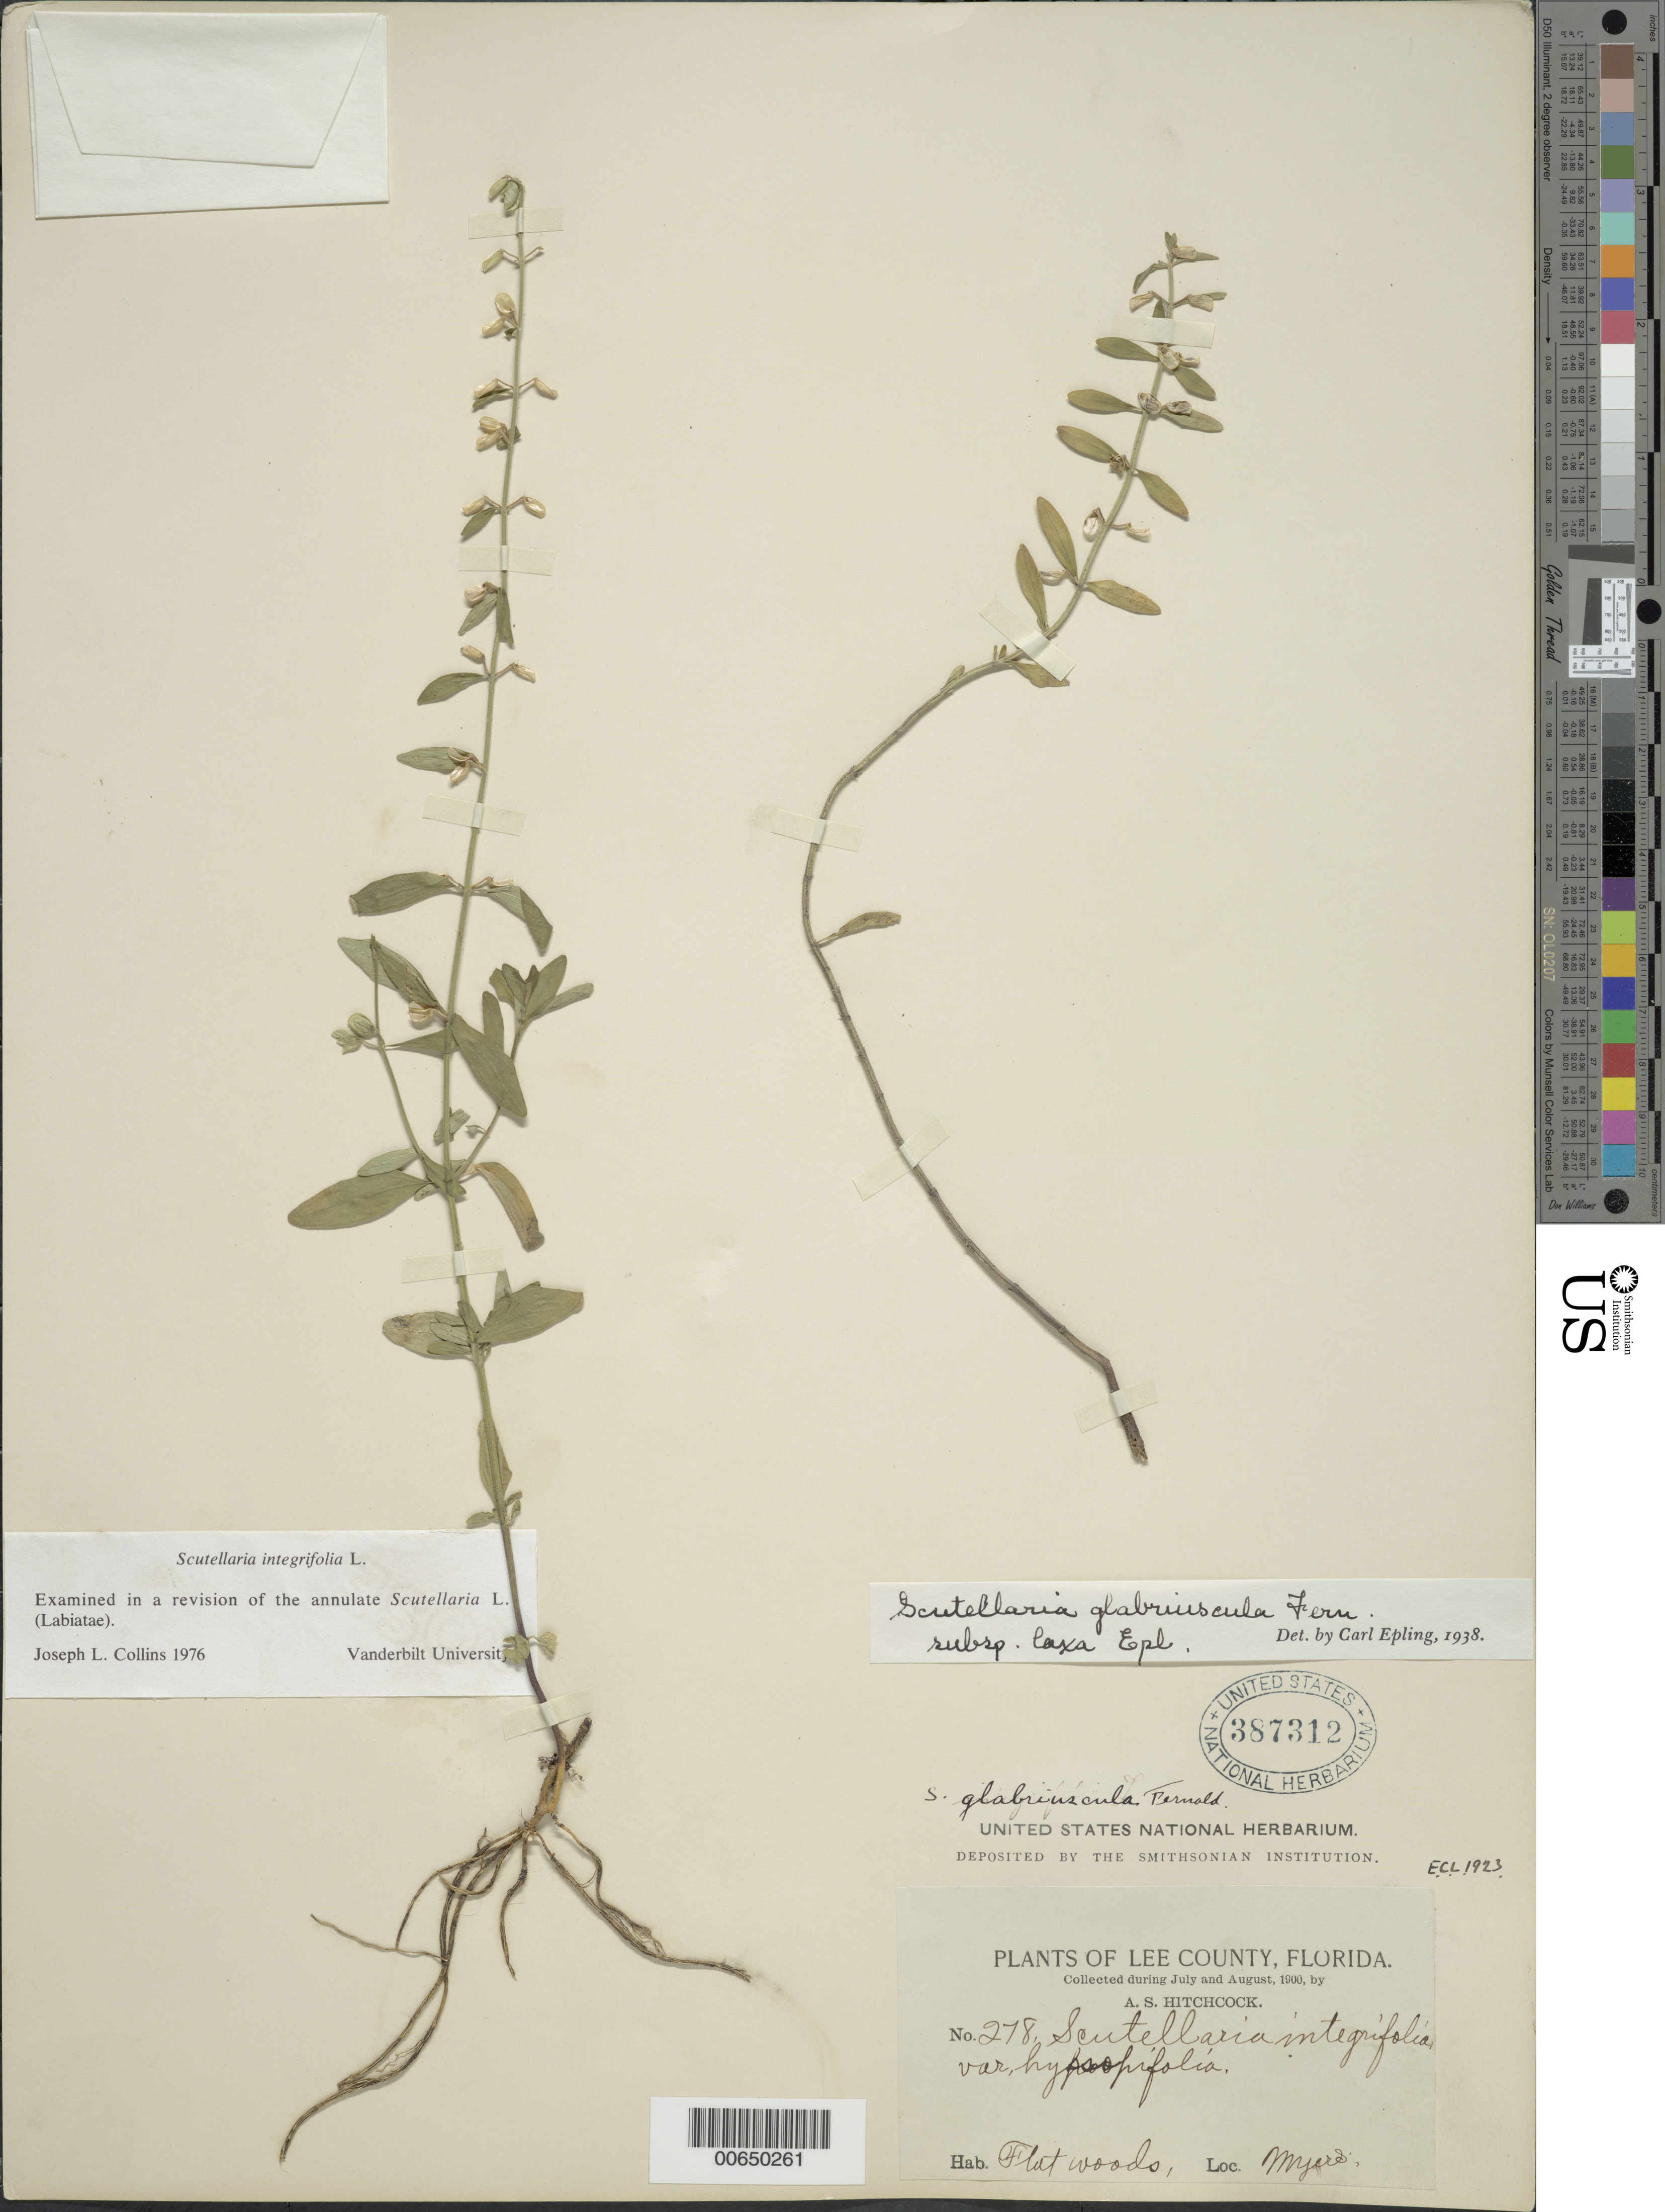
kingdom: Plantae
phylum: Tracheophyta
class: Magnoliopsida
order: Lamiales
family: Lamiaceae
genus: Scutellaria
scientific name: Scutellaria integrifolia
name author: L.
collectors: A. S. Hitchcock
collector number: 278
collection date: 1900-07/1900-08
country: United States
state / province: Florida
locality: Lee County. Flat woods. Myers.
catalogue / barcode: US 387312